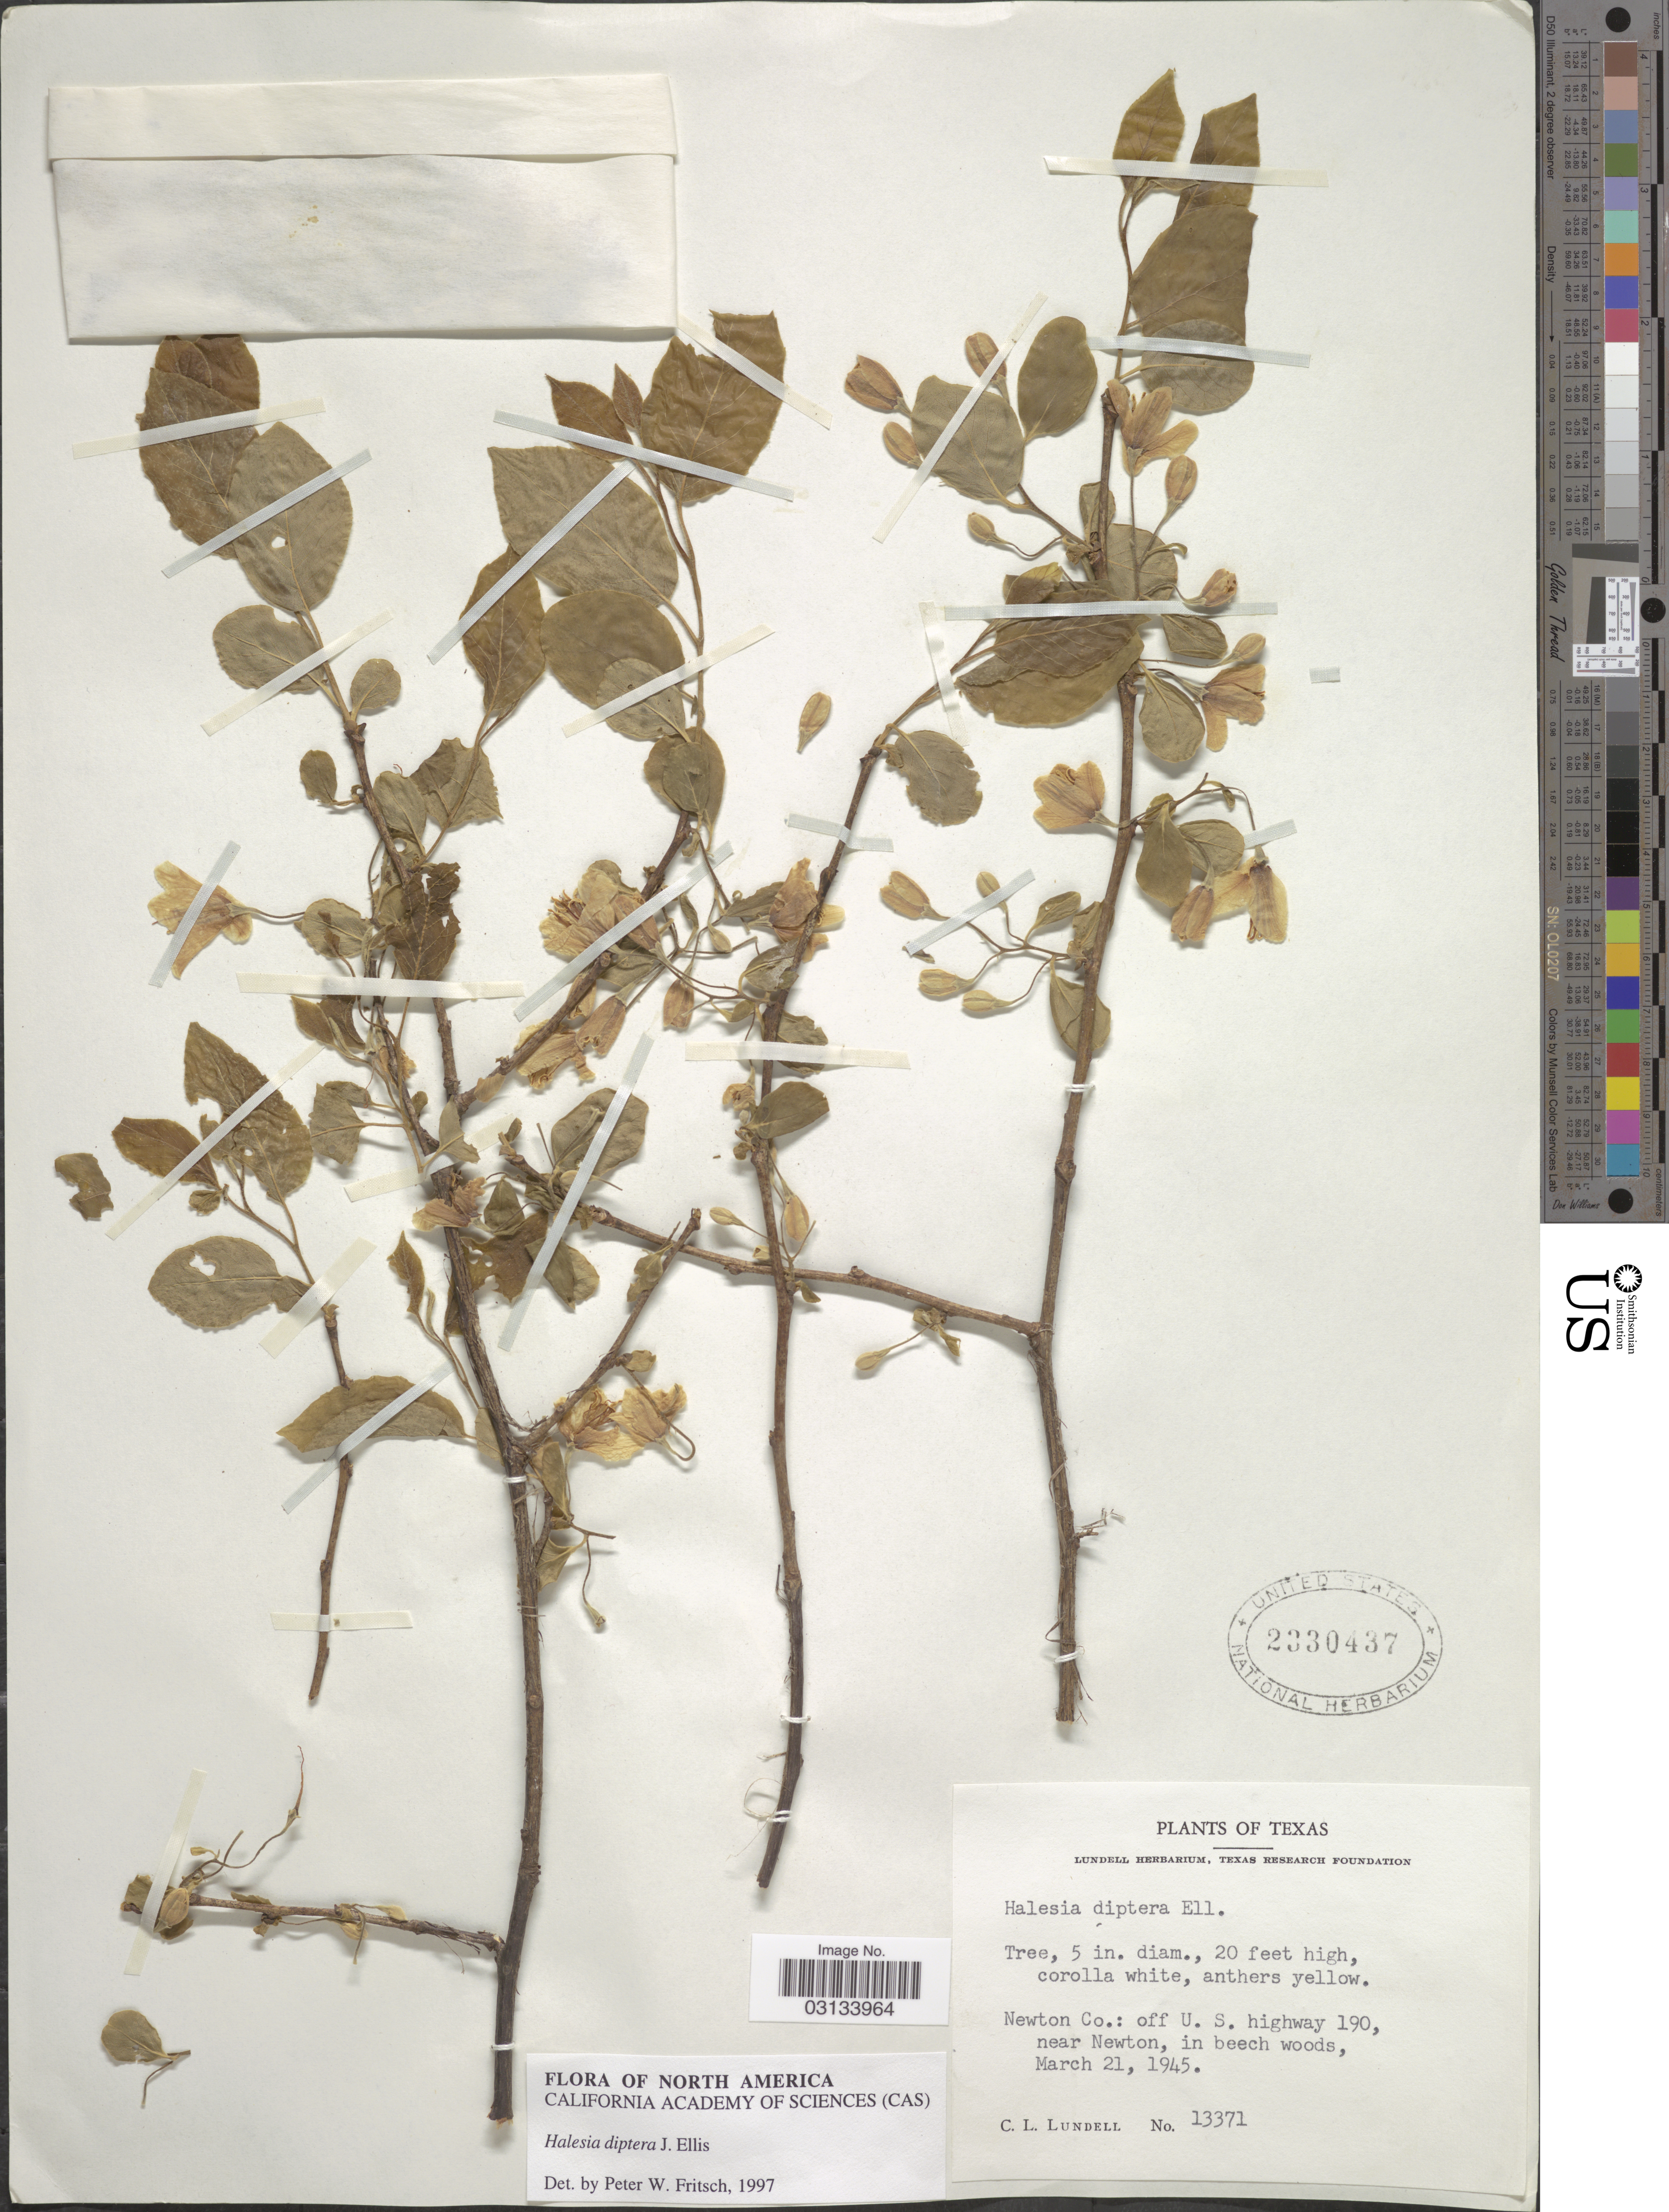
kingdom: Plantae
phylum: Tracheophyta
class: Magnoliopsida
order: Ericales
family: Styracaceae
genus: Halesia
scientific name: Halesia diptera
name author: J. Ellis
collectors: C. L. Lundell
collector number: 13371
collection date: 1945-03-21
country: United States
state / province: Texas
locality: Newton Co.: off U.S. highway 190, near Newton.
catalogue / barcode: US 2330437